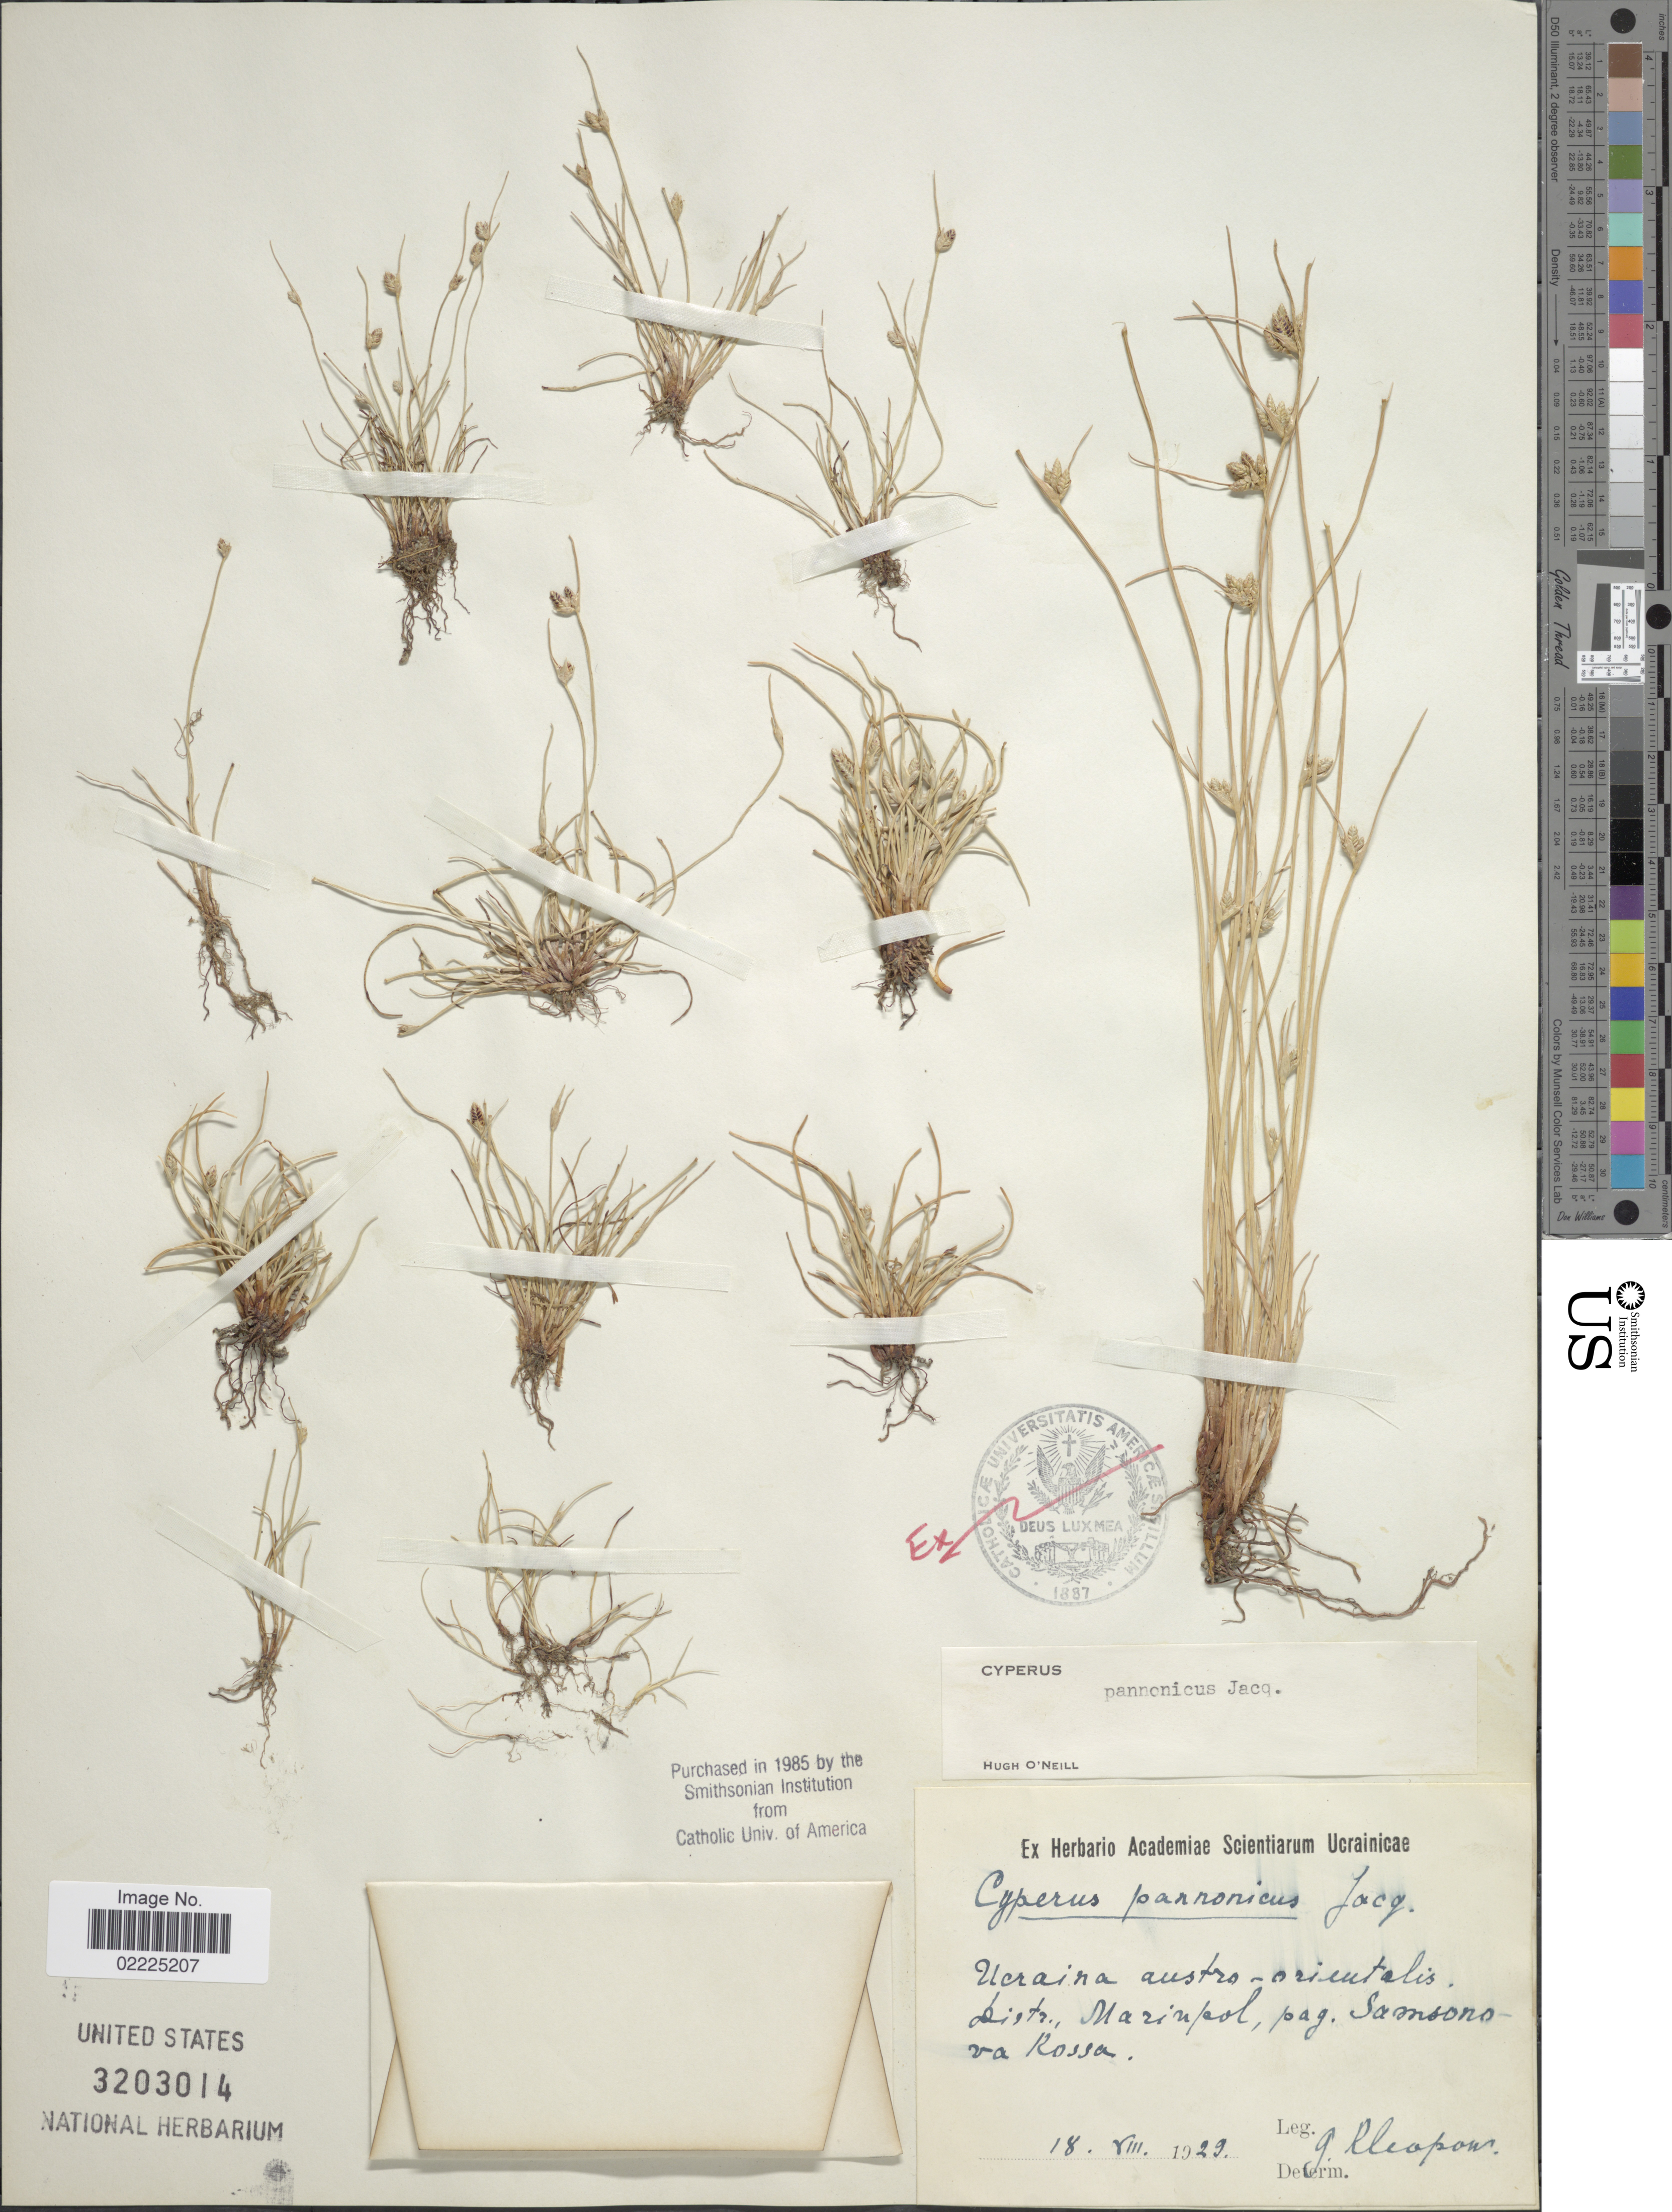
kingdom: Plantae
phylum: Tracheophyta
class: Liliopsida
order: Poales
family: Cyperaceae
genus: Cyperus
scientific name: Cyperus pannonicus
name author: Jacq.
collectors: G. Kleopow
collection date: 1929-08-18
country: Ukraine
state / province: Donets'k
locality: Ucraina austro-orientalis, Distr. Mariupol, pag. Samsonova Rossa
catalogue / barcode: US 3203014